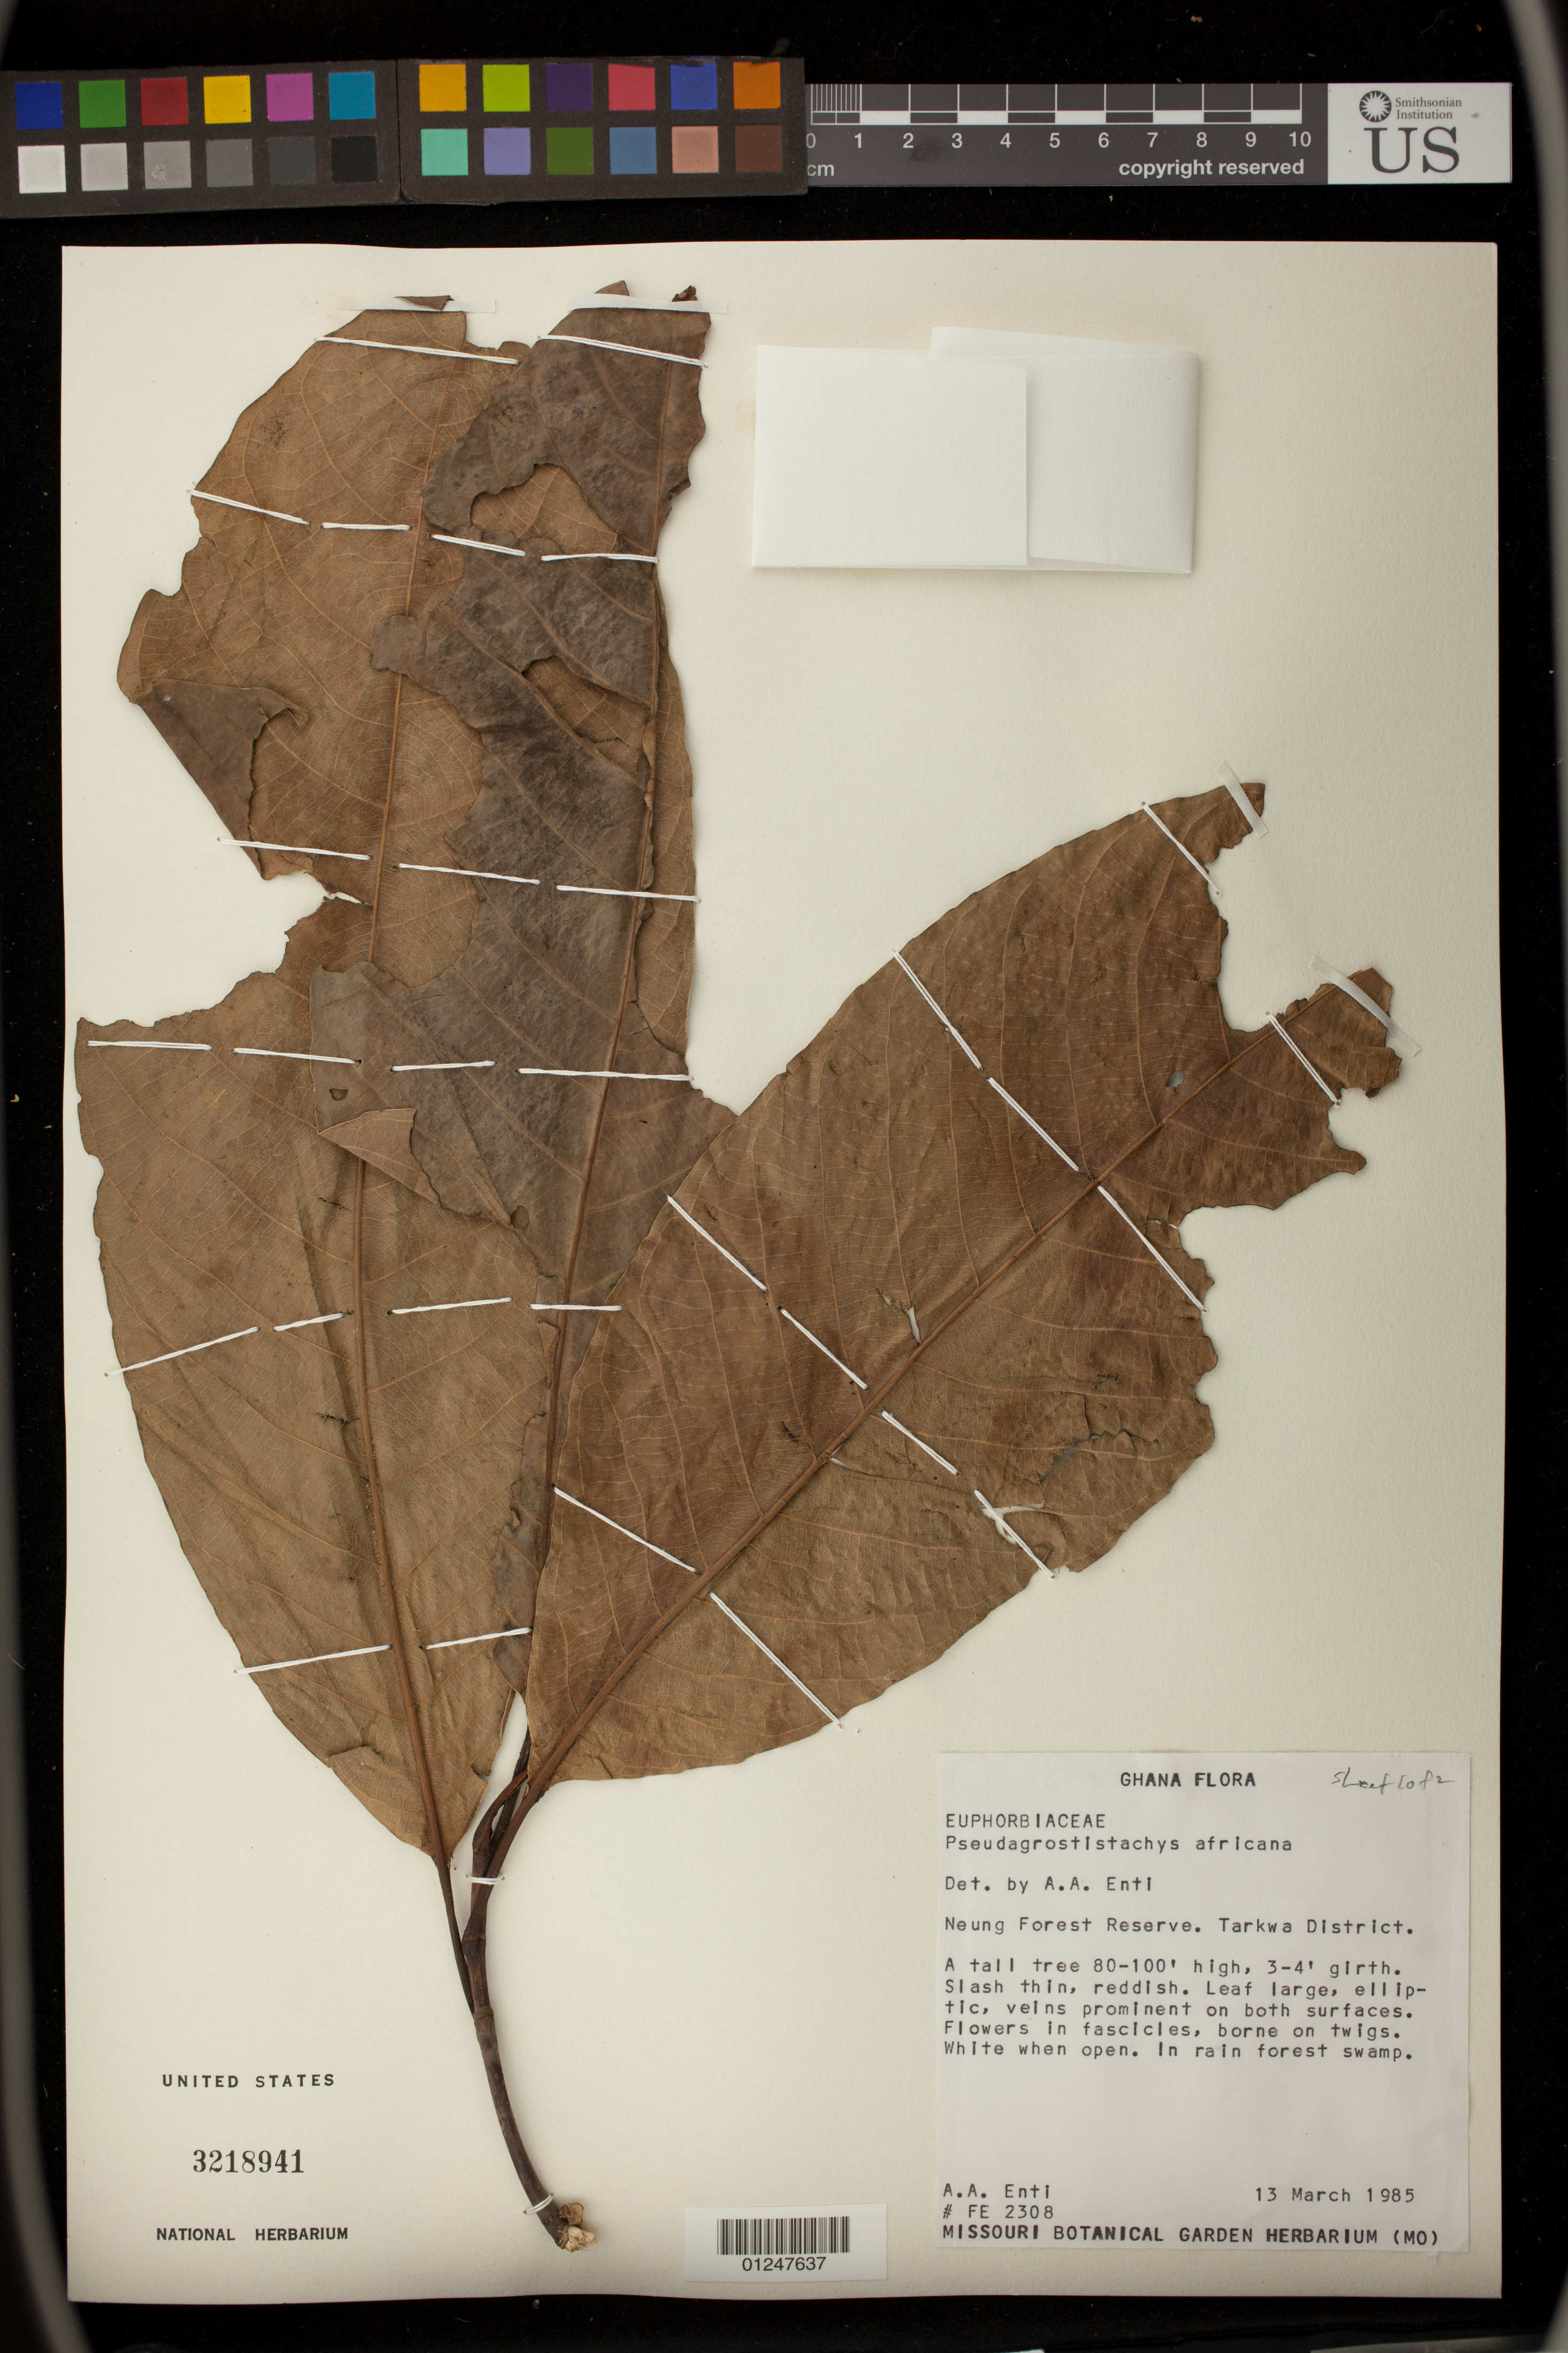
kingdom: Plantae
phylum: Tracheophyta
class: Magnoliopsida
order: Malpighiales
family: Euphorbiaceae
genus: Pseudagrostistachys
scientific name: Pseudagrostistachys africana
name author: (Müll. Arg.) Pax & K. Hoffm.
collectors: A. Enti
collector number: FE 2308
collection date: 1985-03-13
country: Ghana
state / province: Western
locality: Neung Forest Reserve. Tarkwa District. In rain forest swamp.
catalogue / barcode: US 3218941